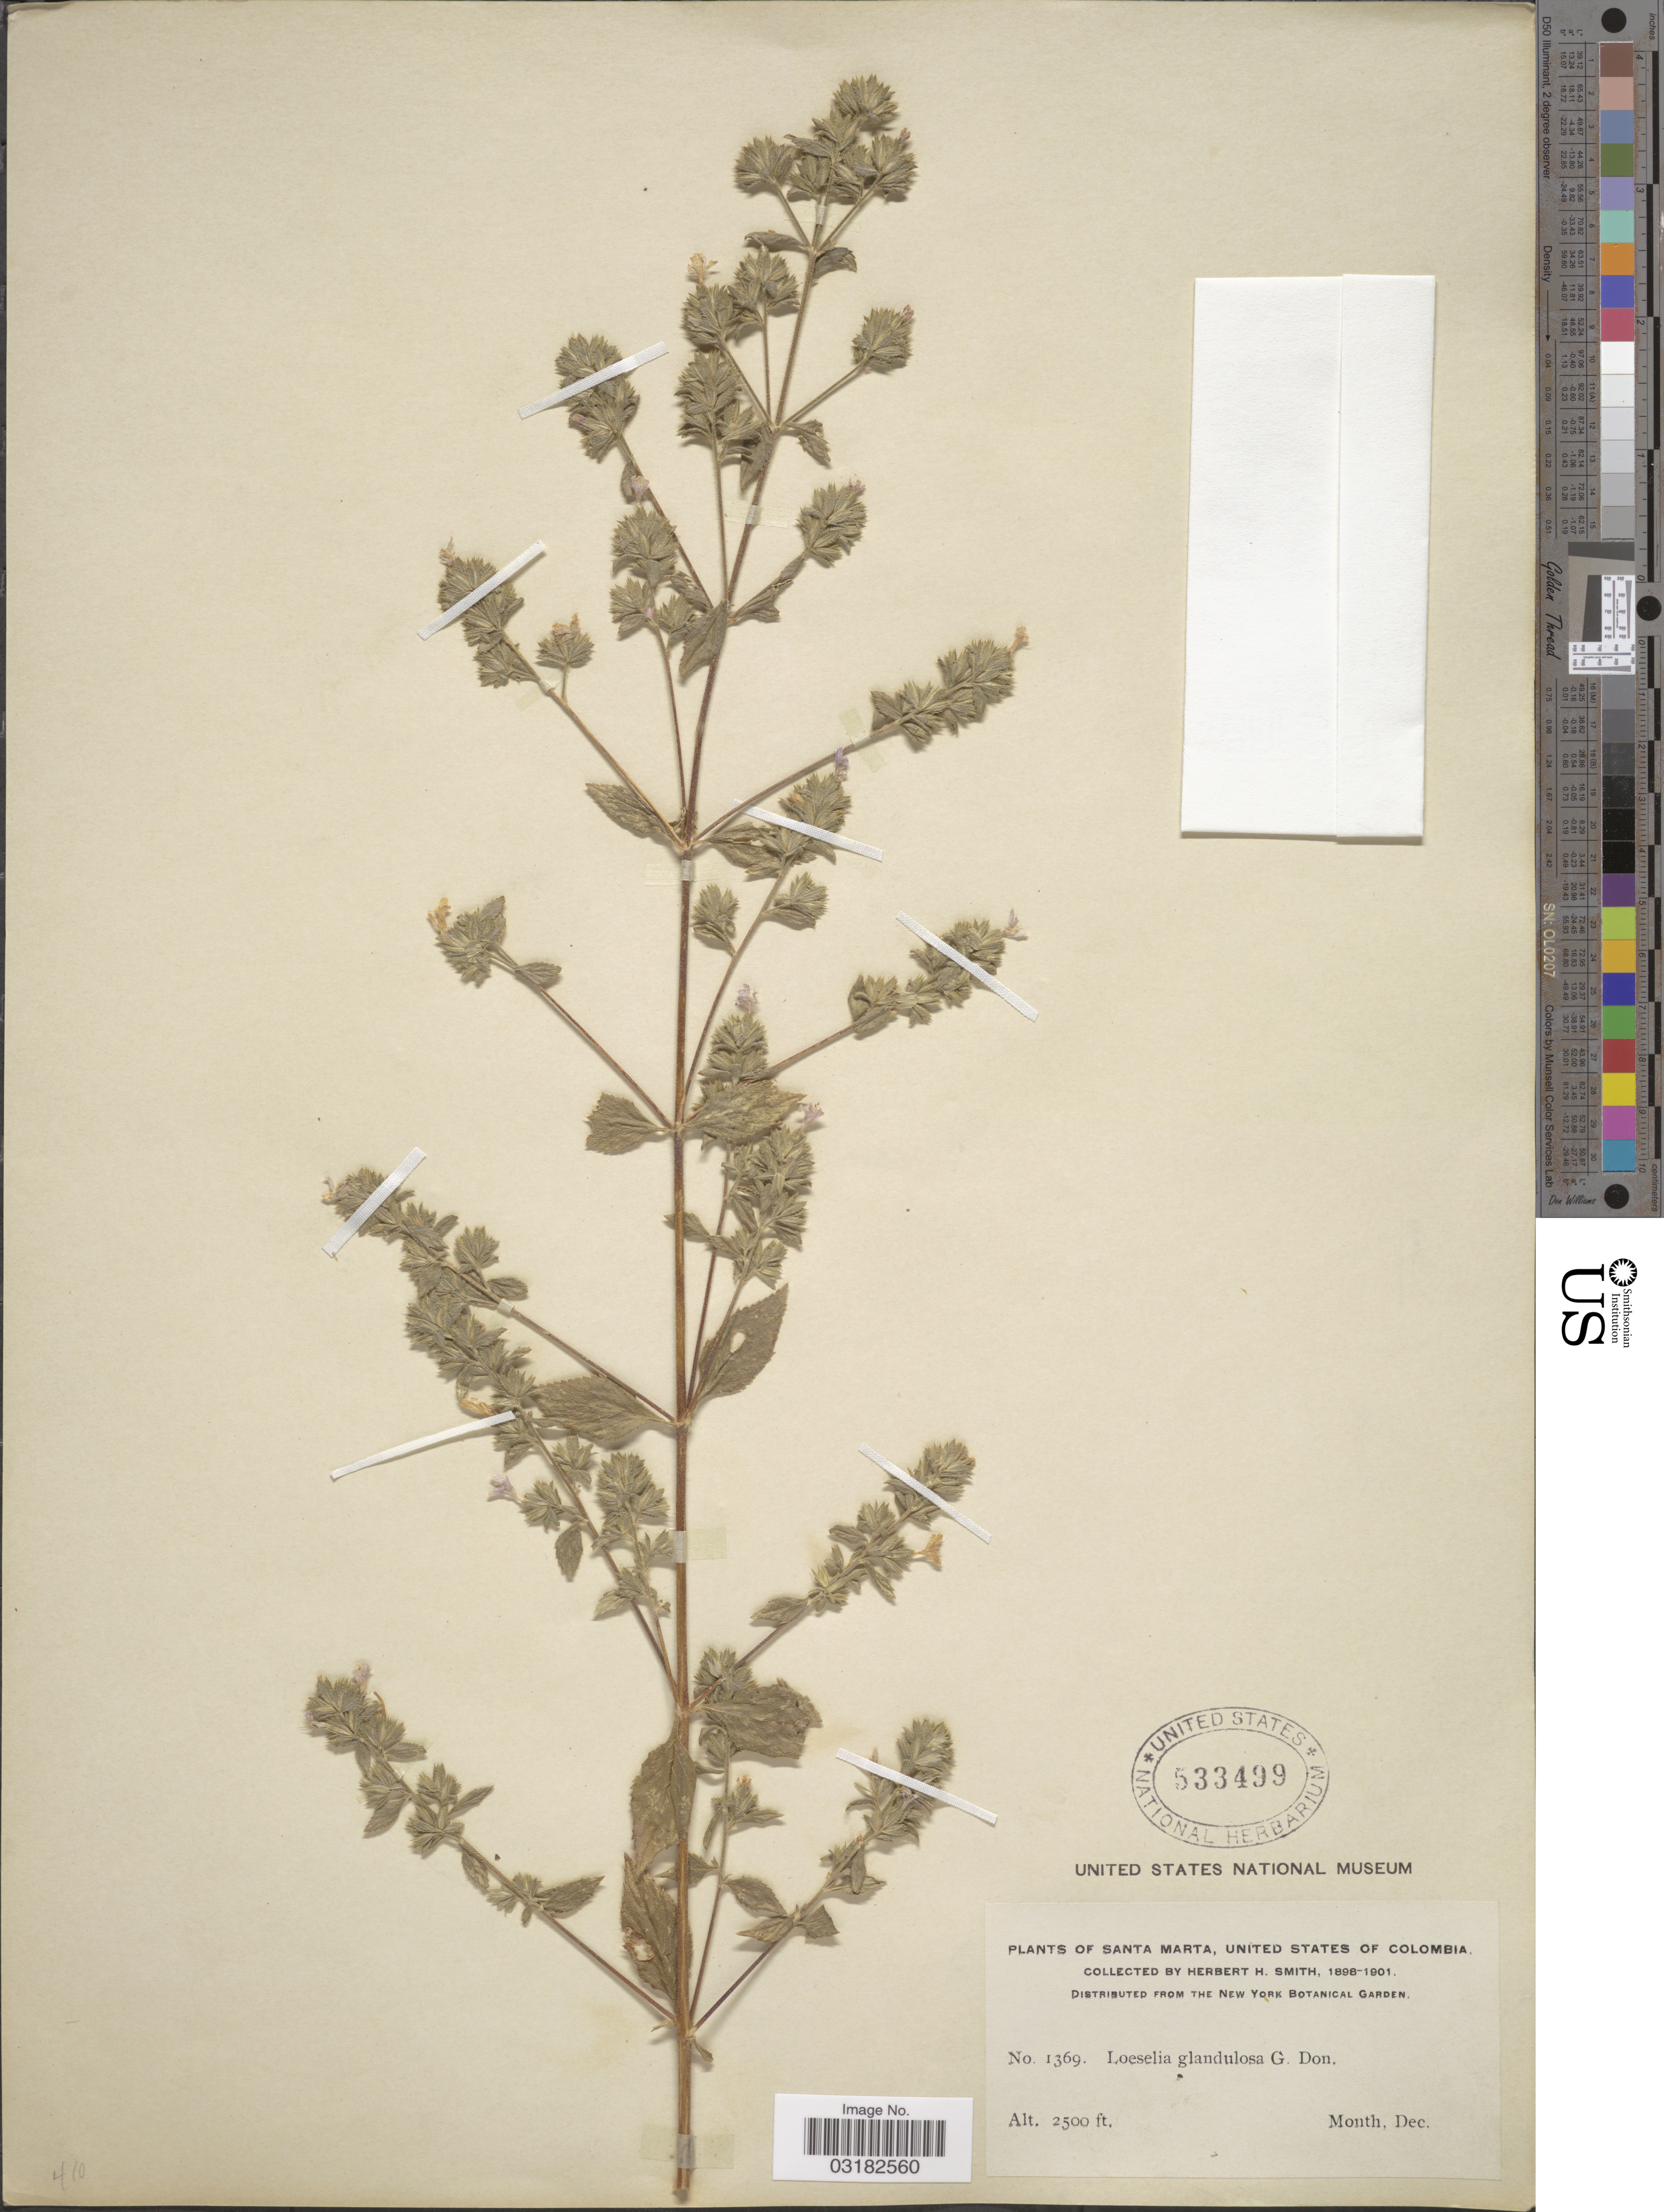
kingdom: Plantae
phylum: Tracheophyta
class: Magnoliopsida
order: Ericales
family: Polemoniaceae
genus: Loeselia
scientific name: Loeselia glandulosa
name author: (Cav.) G. Don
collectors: Herbert H. Smith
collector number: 1369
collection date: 1898-12/1901-12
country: Colombia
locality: Santa Marta, United States of Colombia.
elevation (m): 762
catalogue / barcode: US 533499